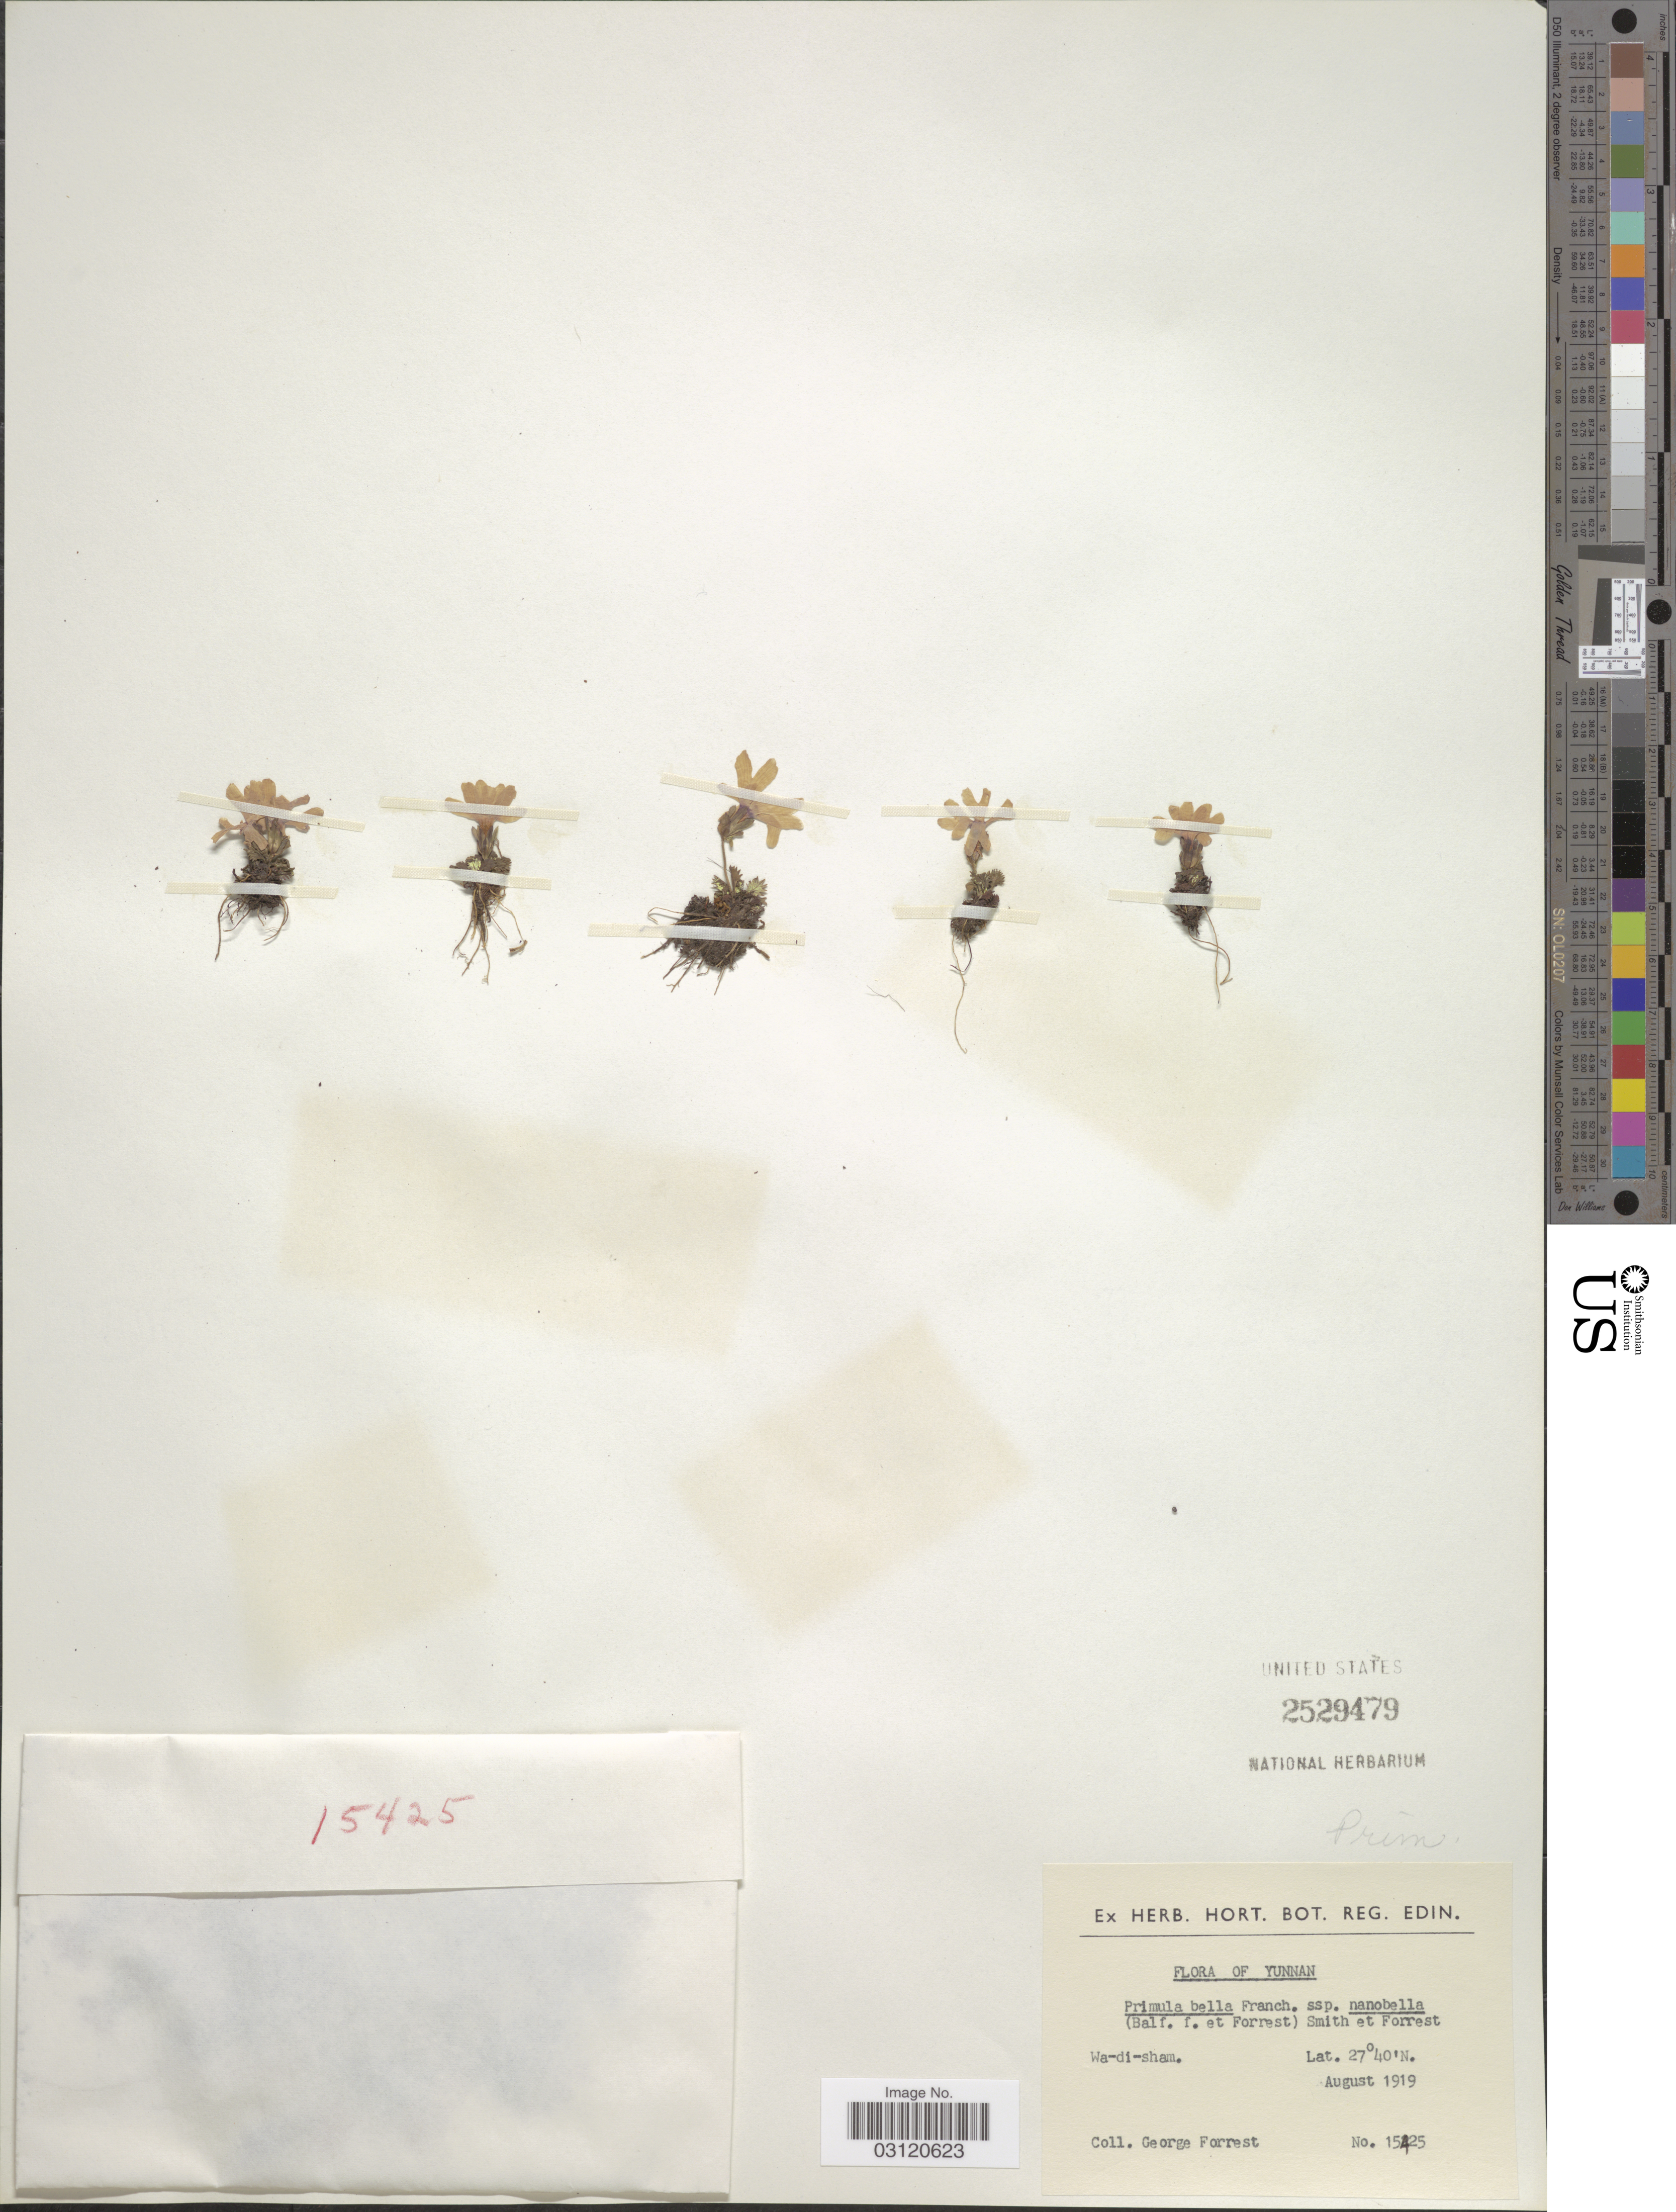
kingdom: Plantae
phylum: Tracheophyta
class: Magnoliopsida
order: Ericales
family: Primulaceae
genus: Primula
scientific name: Primula bella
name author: Franch.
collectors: G. Forrest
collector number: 15425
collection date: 1919-08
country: China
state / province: Yunnan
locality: Wa-di-sham.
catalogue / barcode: US 2529479